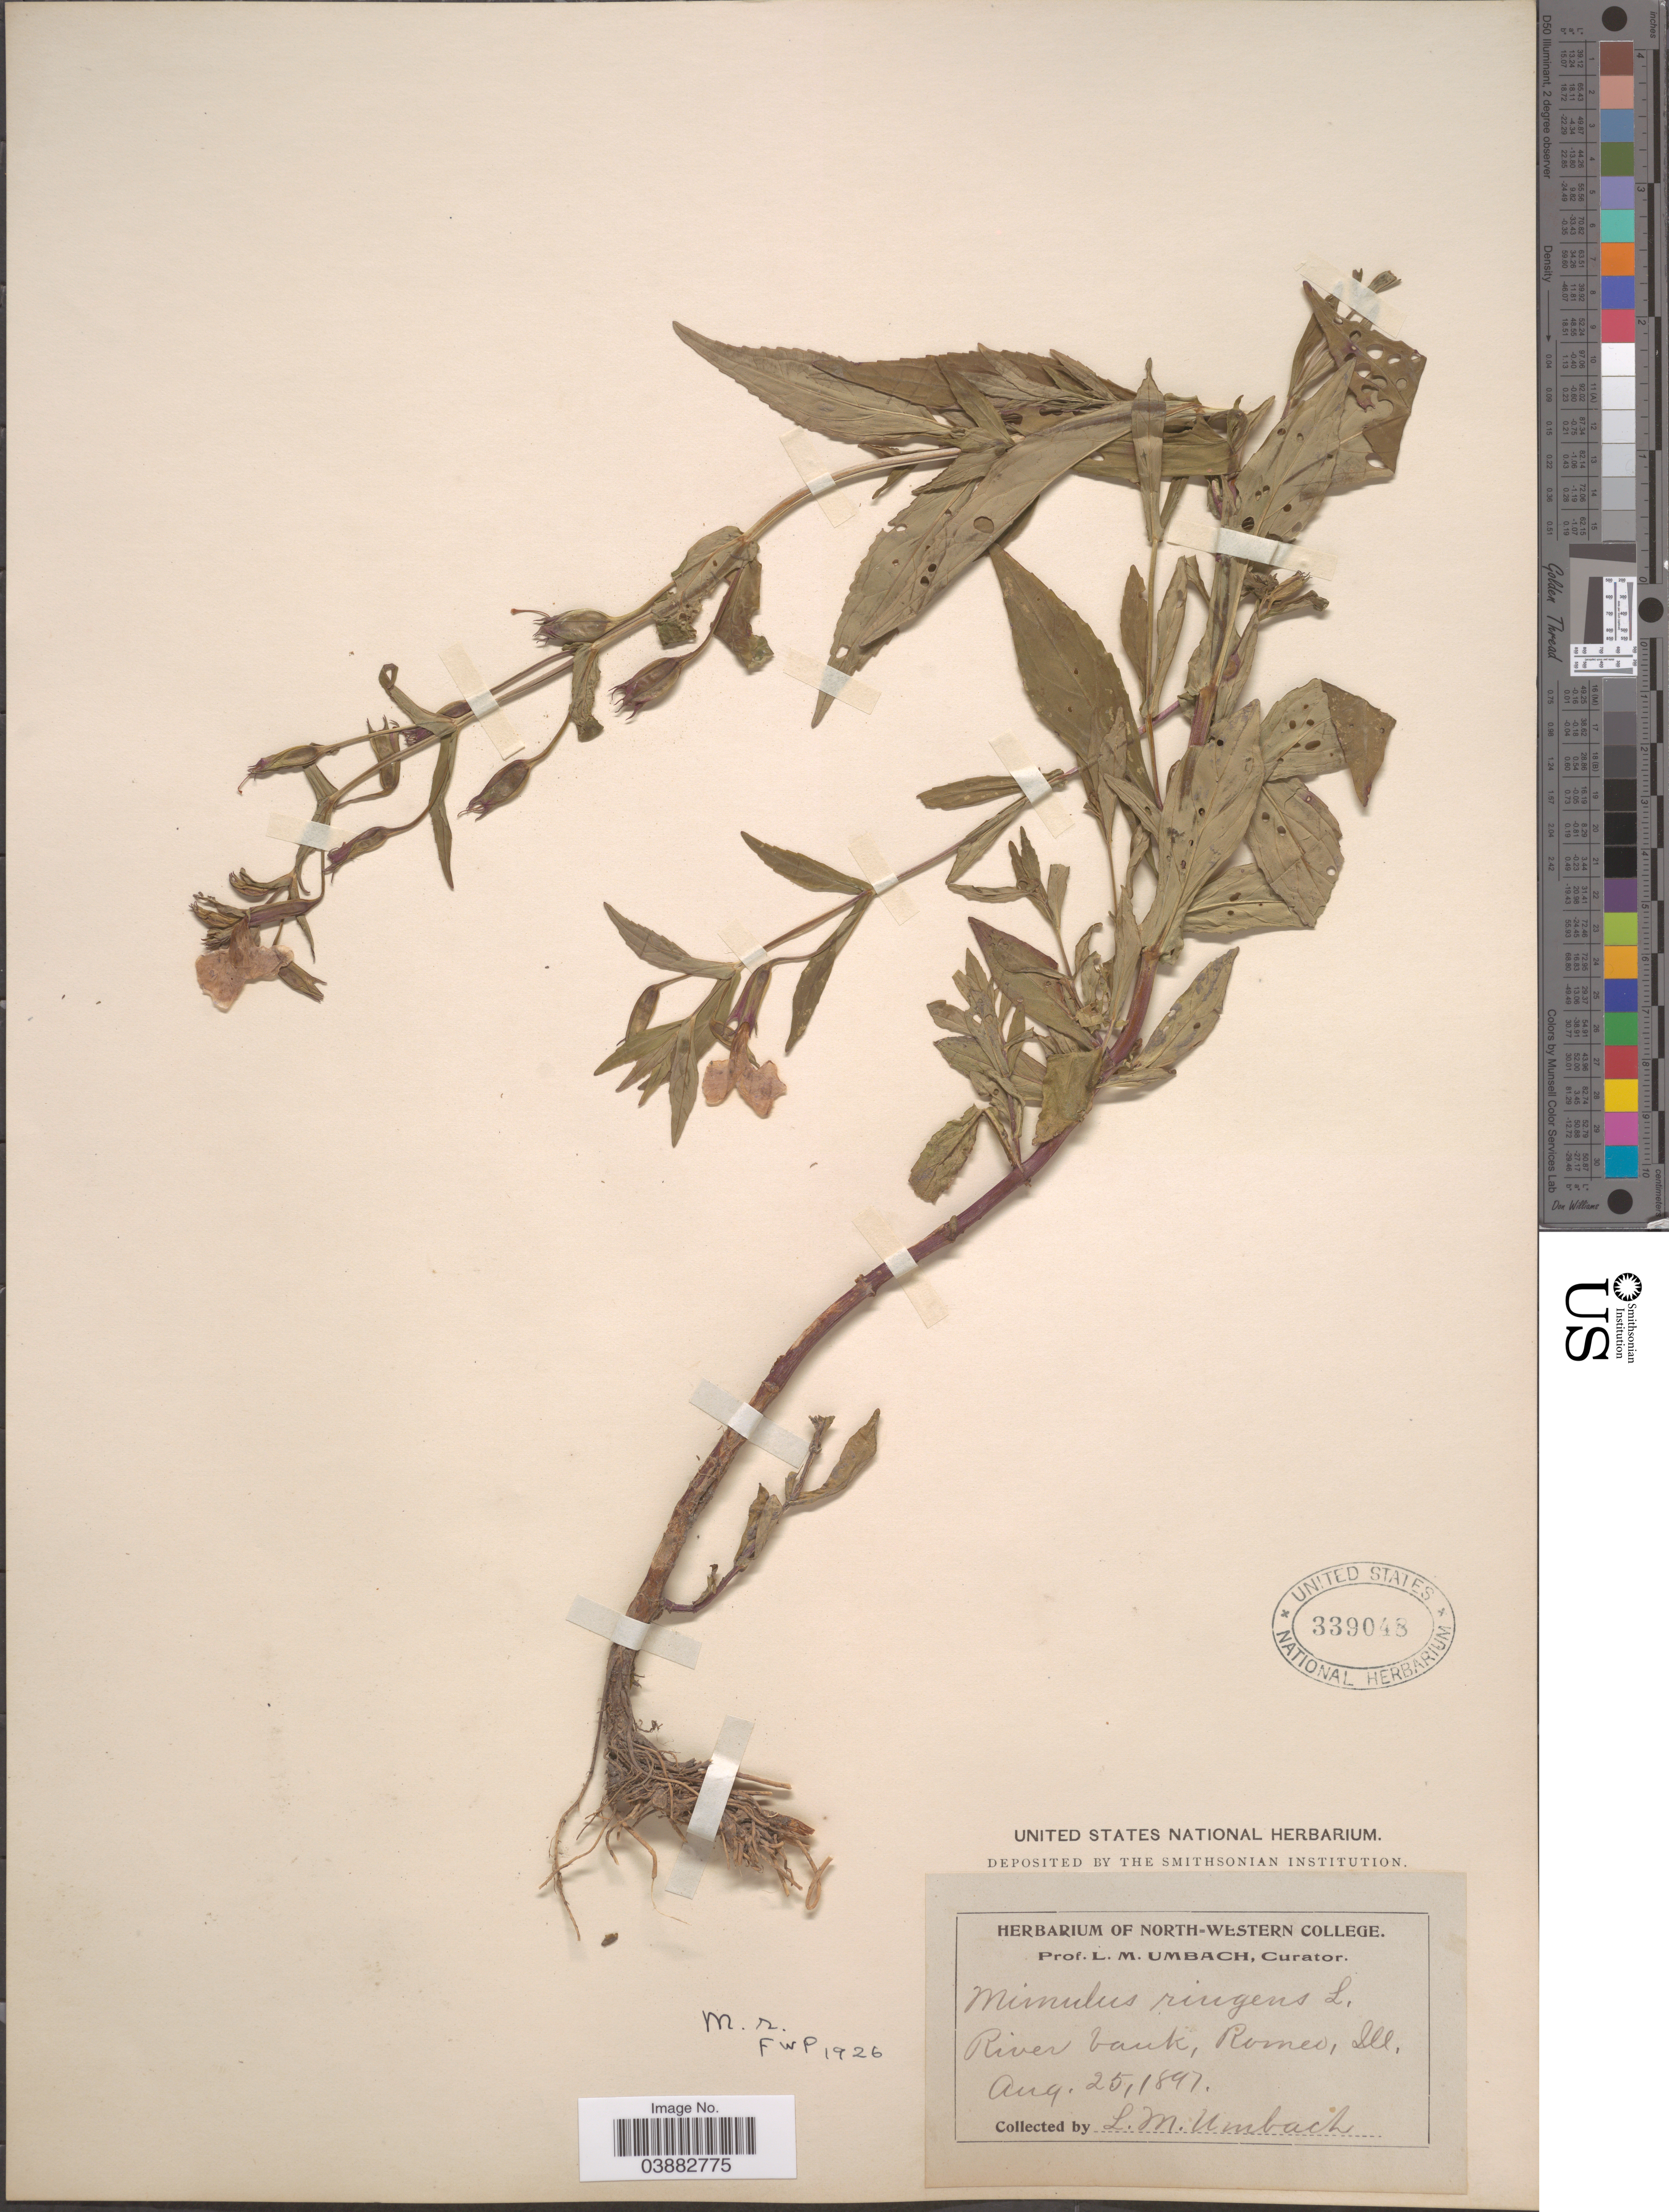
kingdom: Plantae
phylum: Tracheophyta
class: Magnoliopsida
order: Lamiales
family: Phrymaceae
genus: Mimulus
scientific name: Mimulus ringens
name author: L.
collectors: L. M. Umbach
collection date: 1897-08-25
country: United States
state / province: Illinois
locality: River bank, Romeo.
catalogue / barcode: US 339048